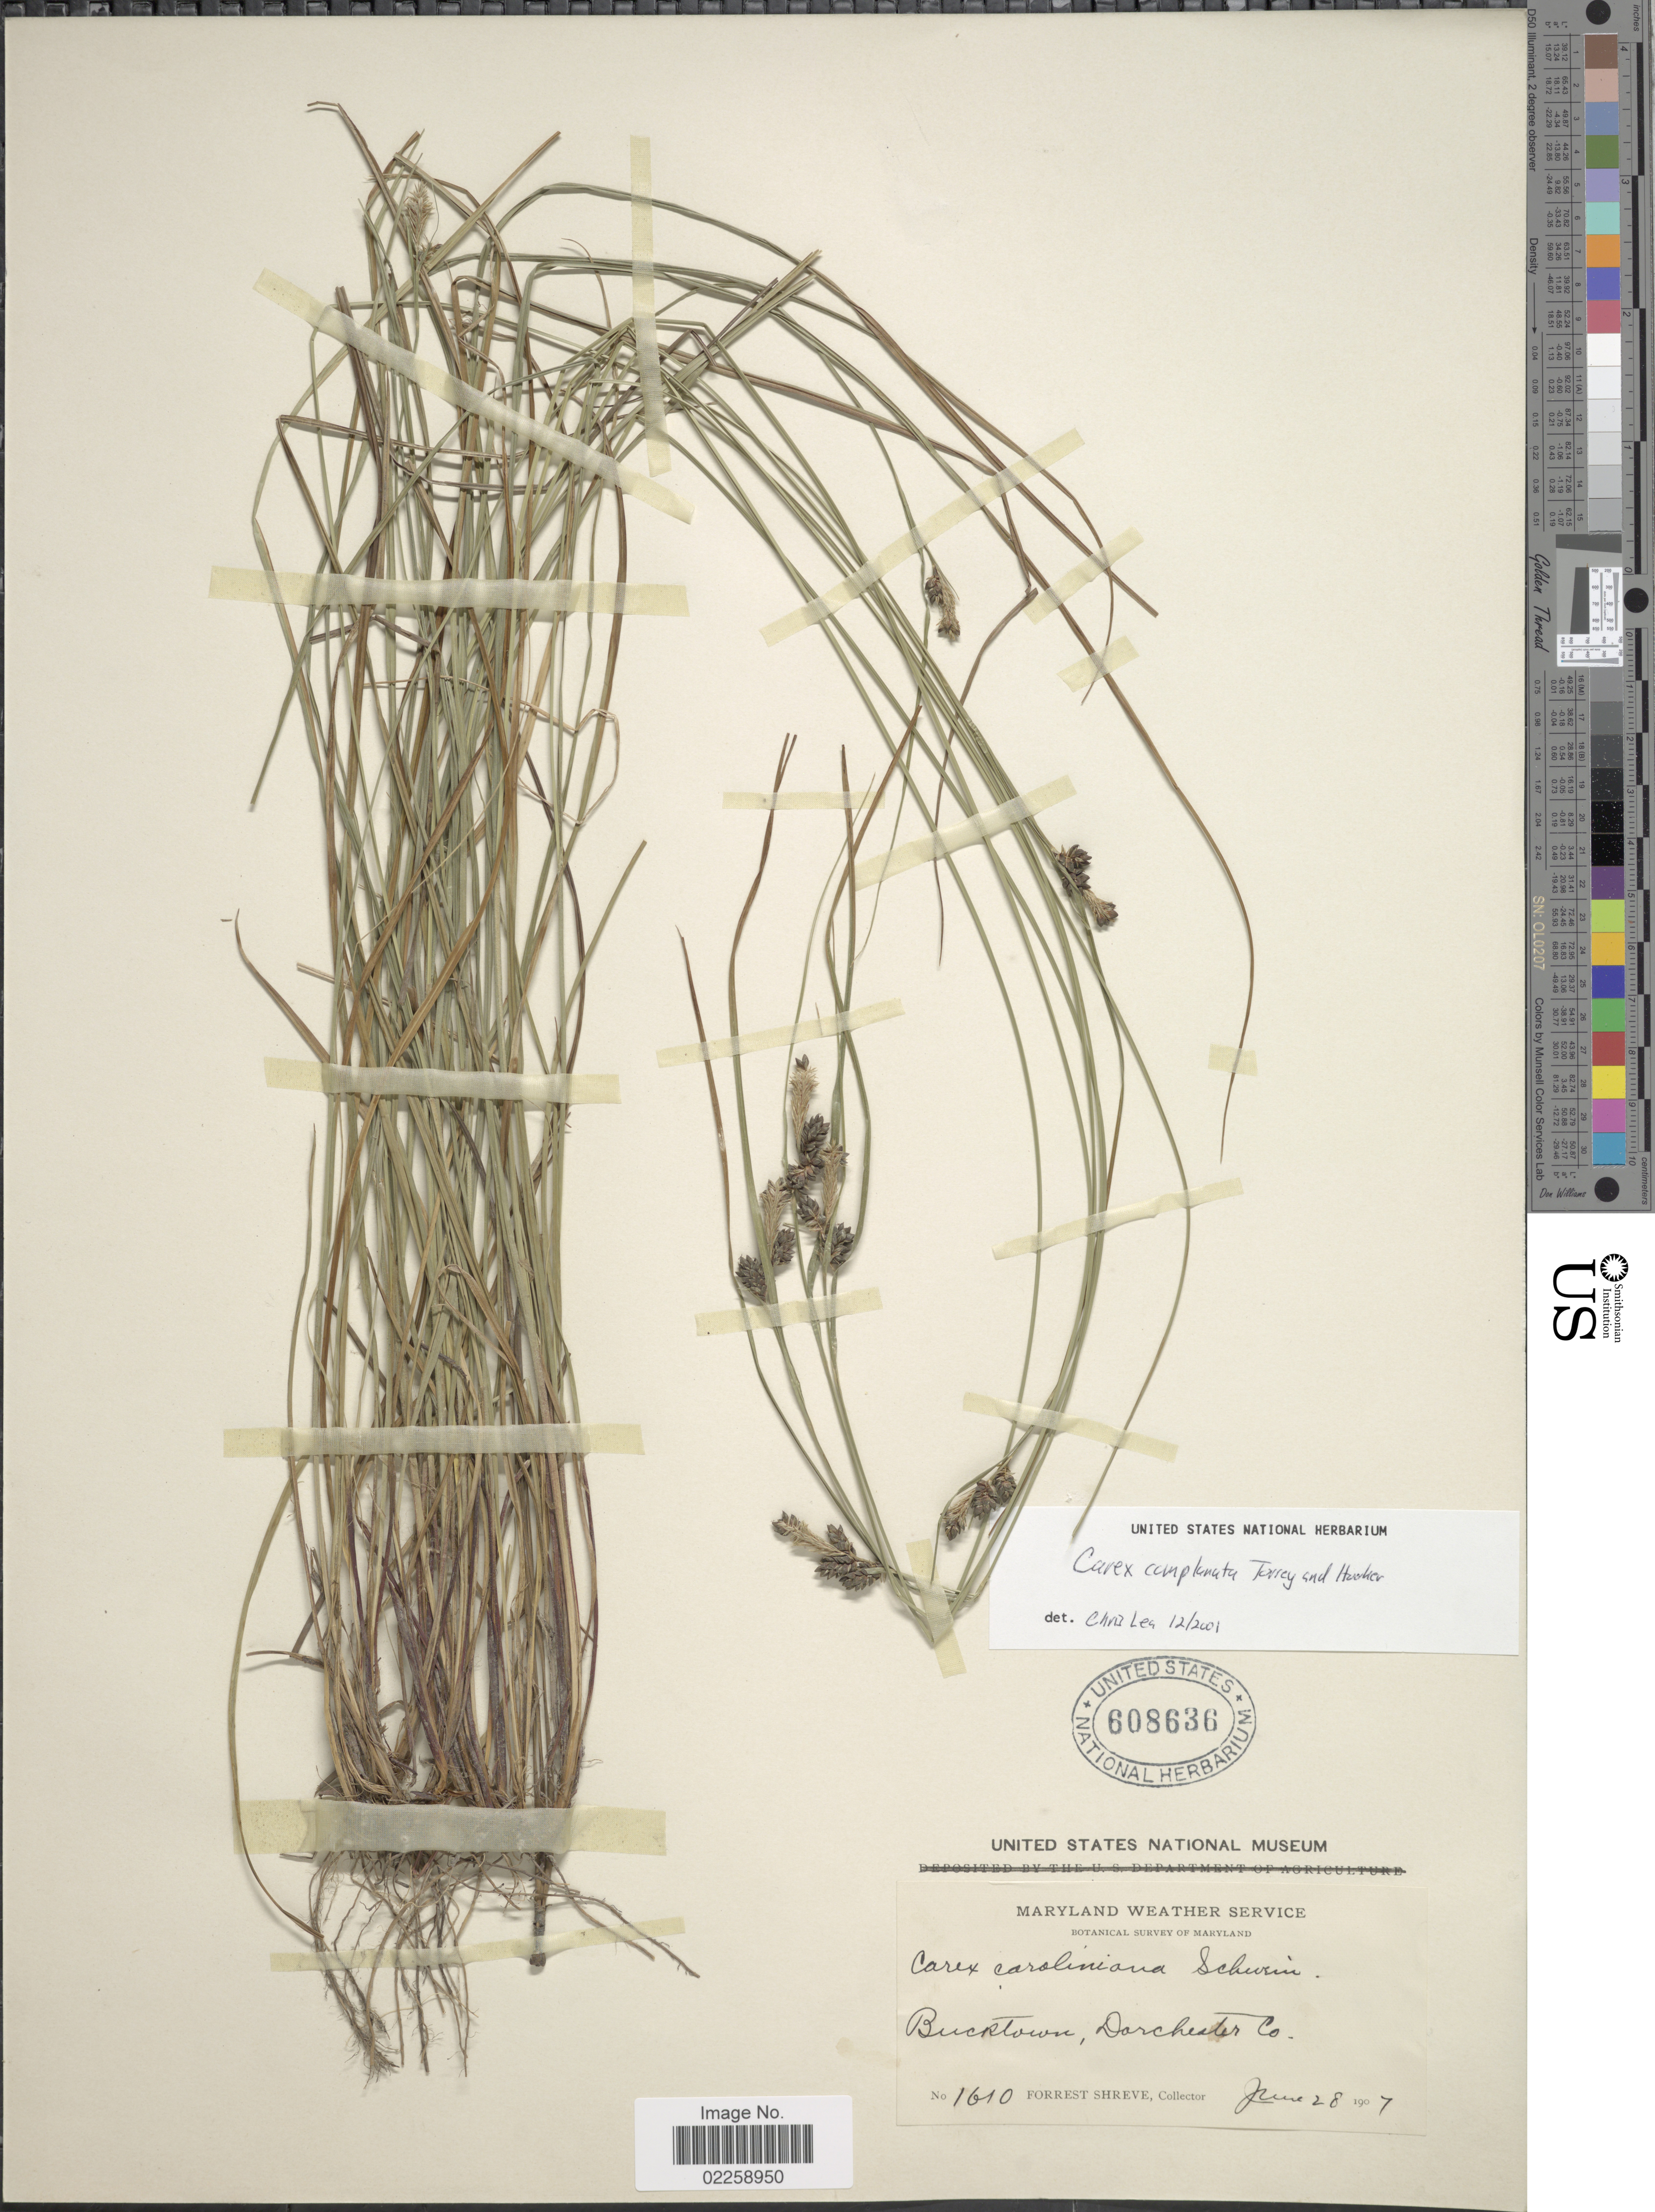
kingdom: Plantae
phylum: Tracheophyta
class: Liliopsida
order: Poales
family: Cyperaceae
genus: Carex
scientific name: Carex complanata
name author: Torr. & Hook.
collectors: F. Shreve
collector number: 1610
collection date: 1907-06-28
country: United States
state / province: Maryland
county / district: Dorchester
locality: Bucktown, Dorchester Co.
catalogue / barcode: US 608636